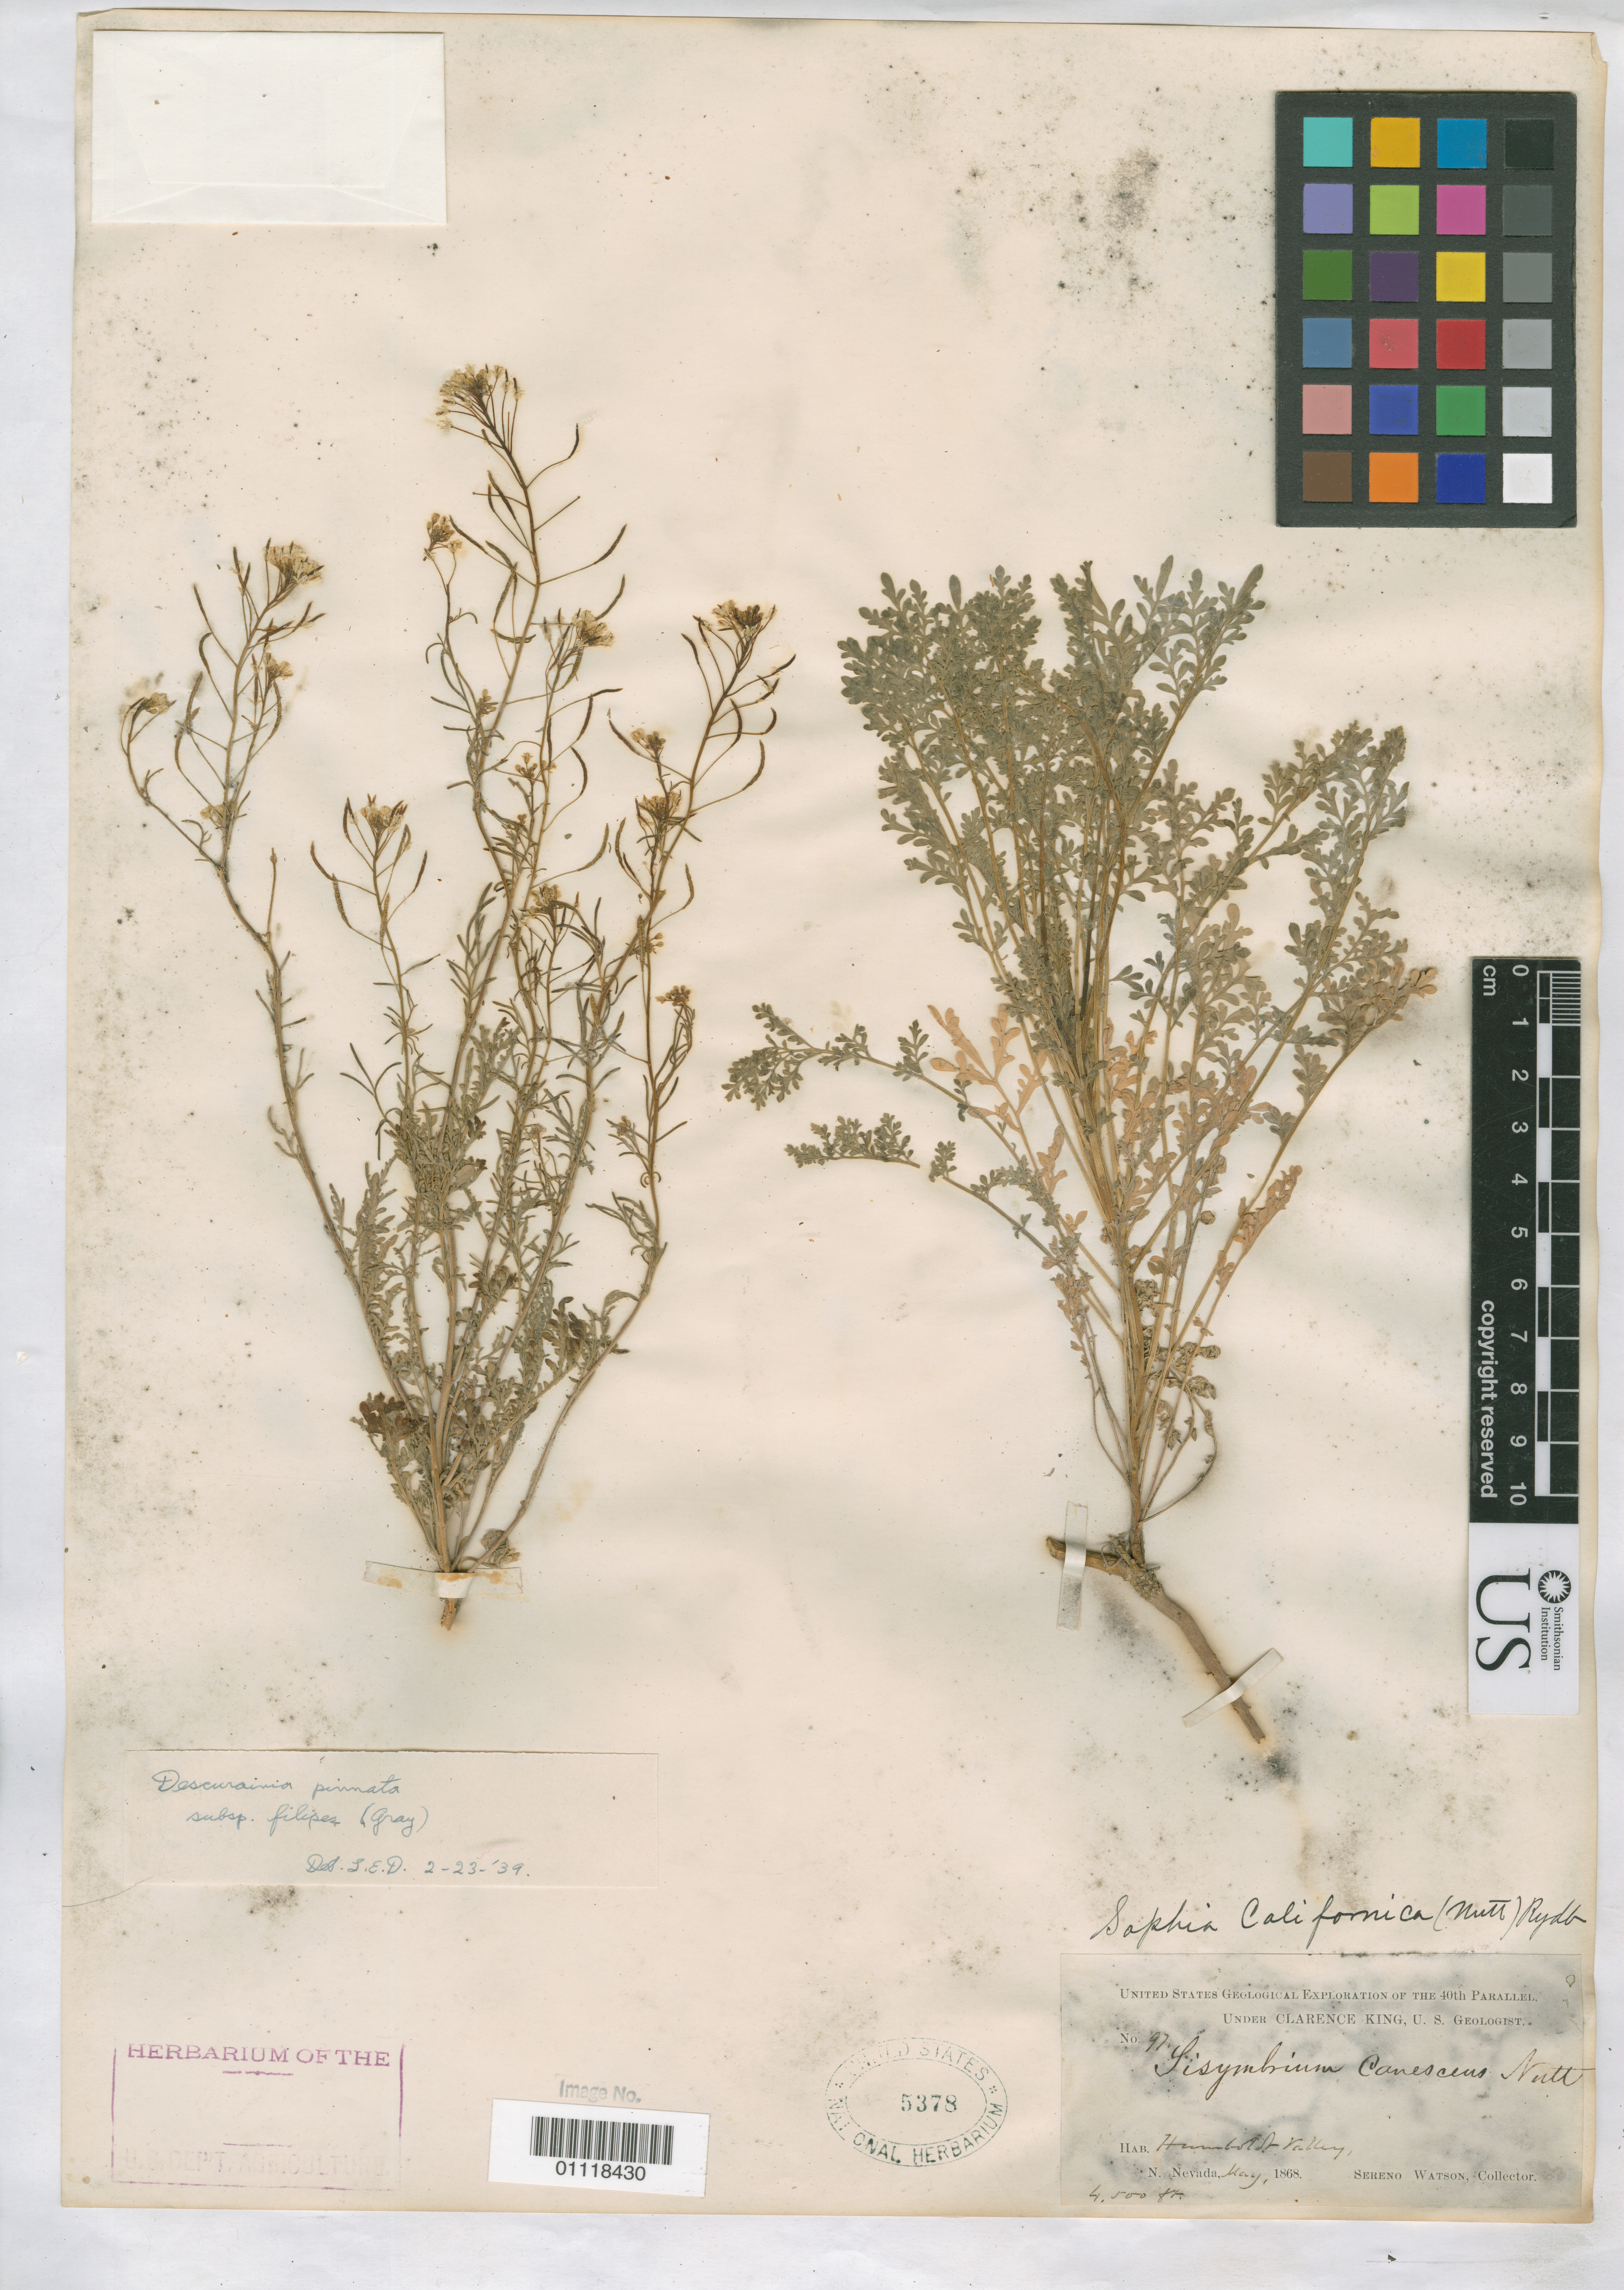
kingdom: Plantae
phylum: Tracheophyta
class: Magnoliopsida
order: Brassicales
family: Brassicaceae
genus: Descurainia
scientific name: Descurainia pinnata subsp. filipes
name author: (A. Gray) Detling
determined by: Detling, L. E.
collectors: S. Watson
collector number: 97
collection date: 1868-05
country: United States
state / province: Nevada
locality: Humboldt Valley, N. Nevada.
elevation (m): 1372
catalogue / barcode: US 5378